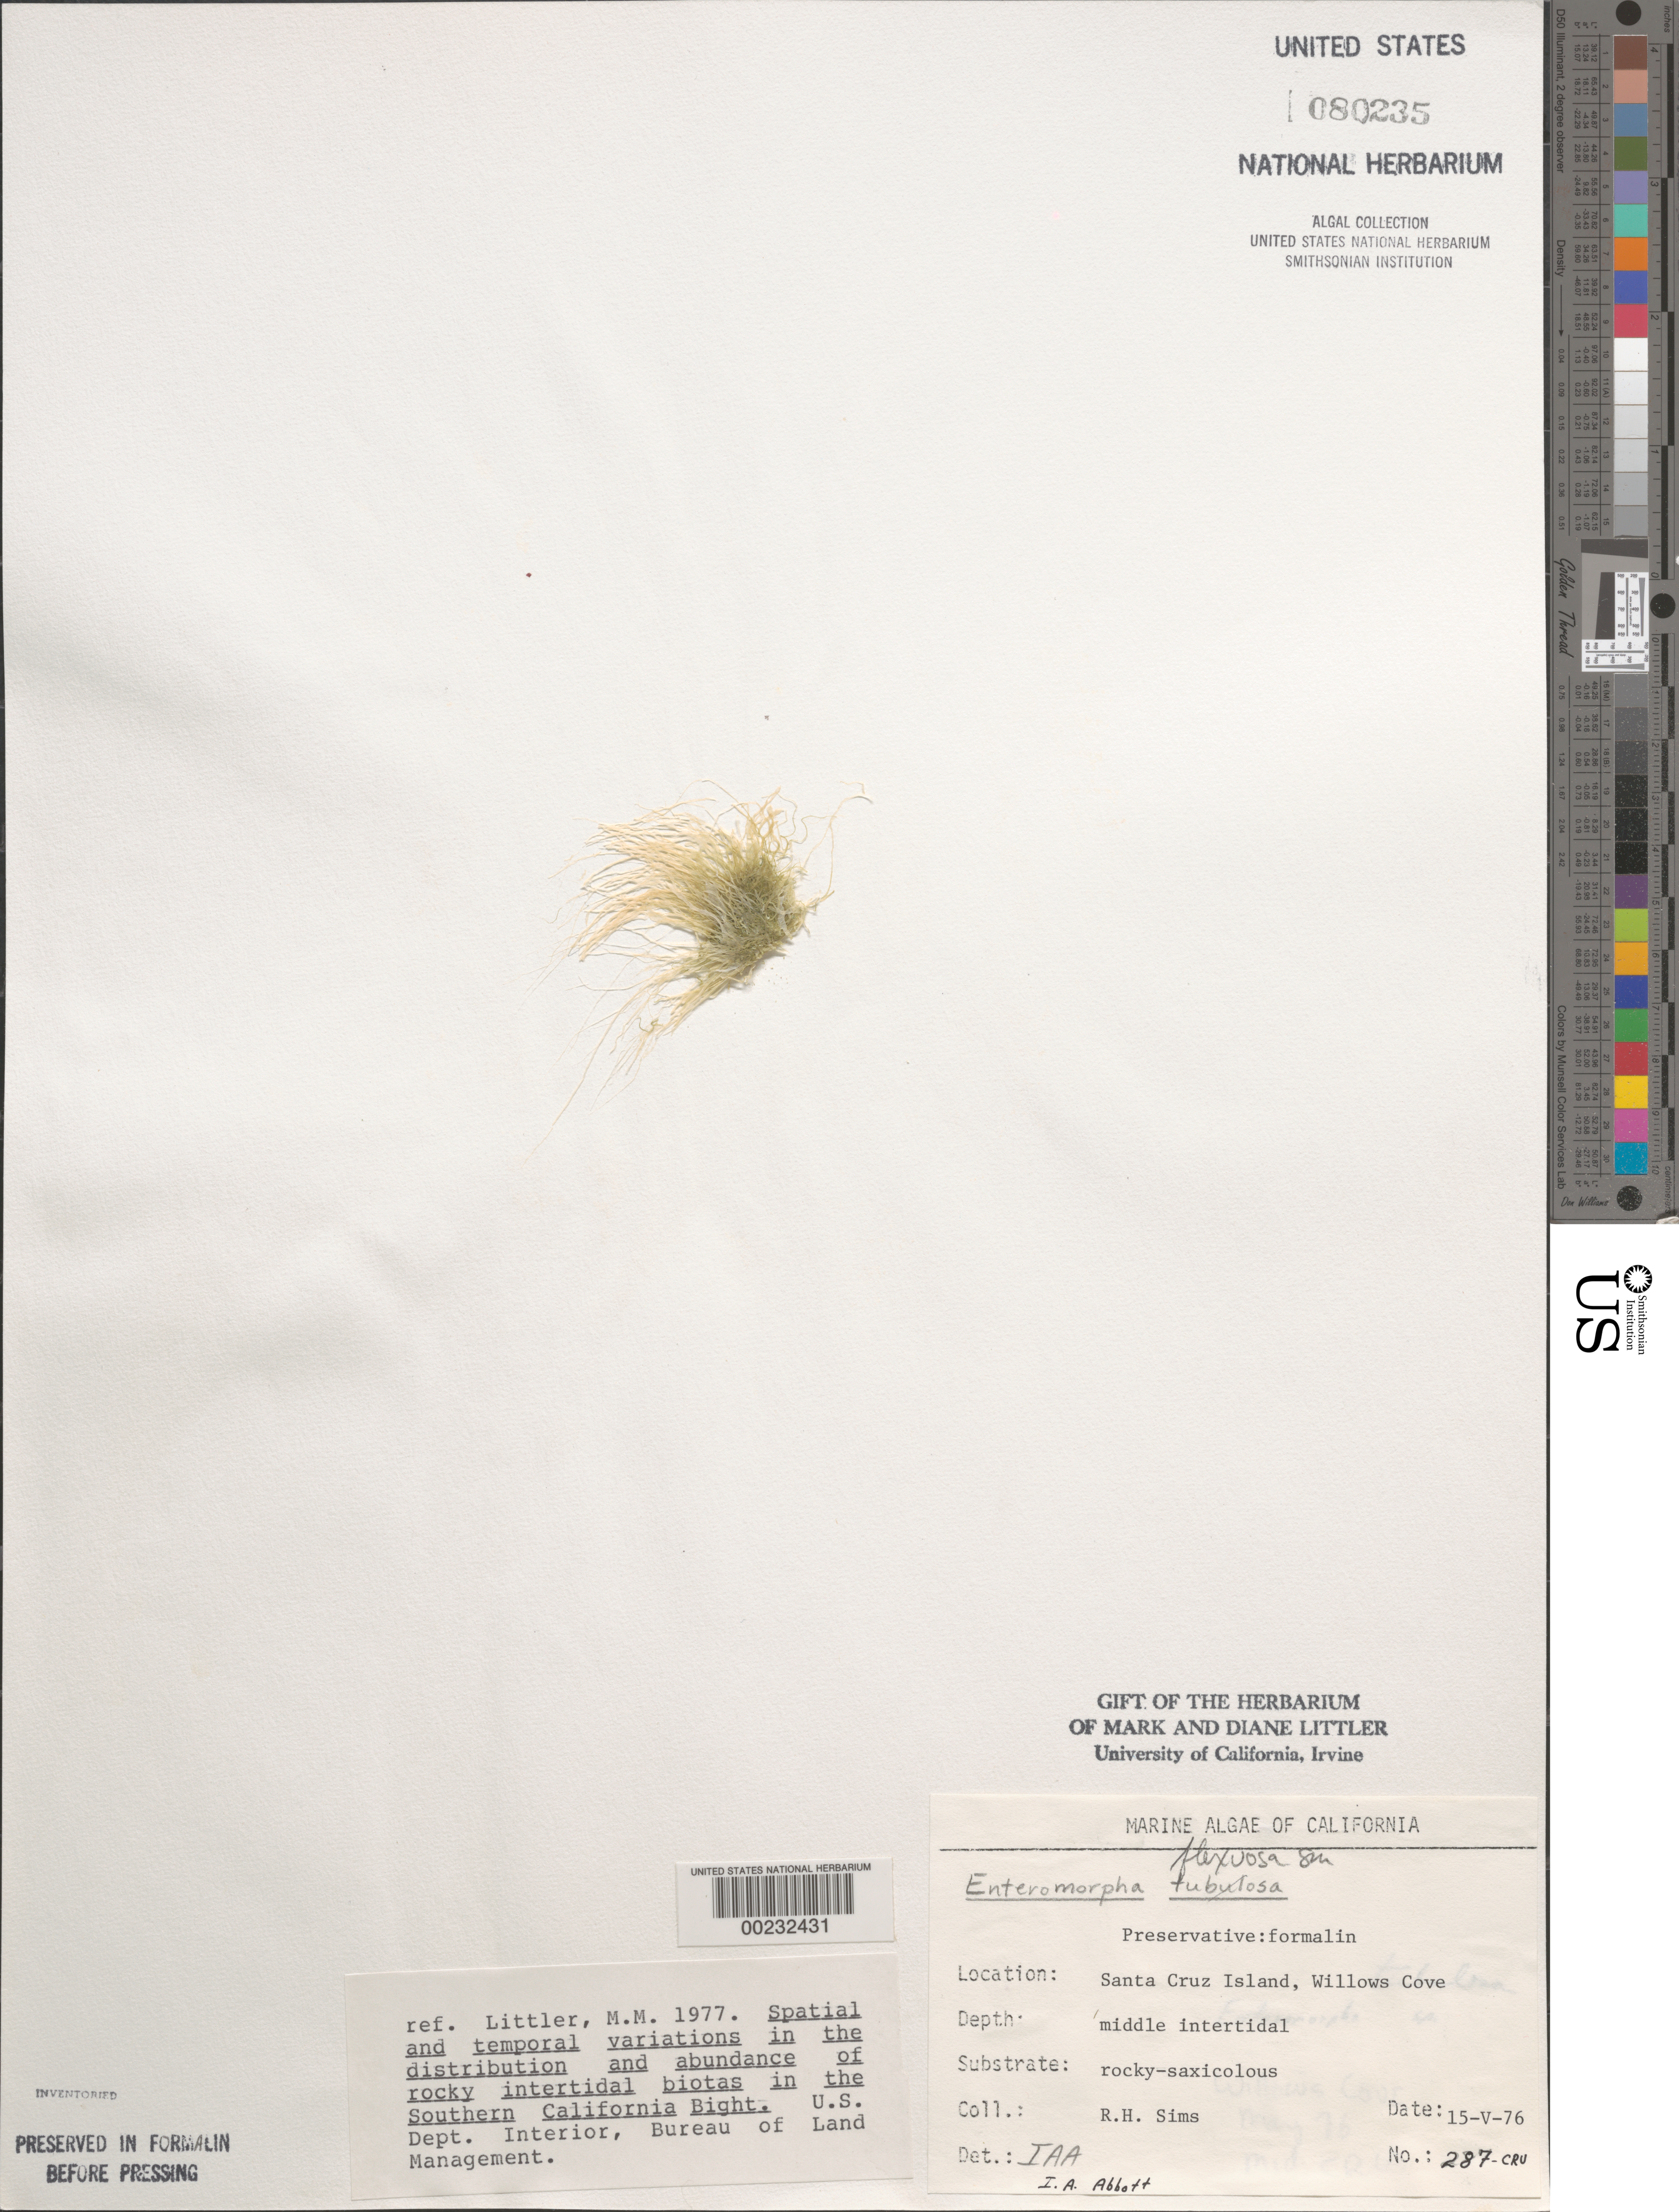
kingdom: Plantae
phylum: Chlorophyta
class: Ulvophyceae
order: Ulvales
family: Ulvaceae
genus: Ulva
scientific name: Ulva flexuosa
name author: Wulfen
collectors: R. H. Sims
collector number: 287-cru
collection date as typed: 15 May 1976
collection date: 1976-05-15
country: United States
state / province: California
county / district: Santa Barbara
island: Santa Cruz Island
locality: Willows Anchorage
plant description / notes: BLM-SOCALBIGHT Rocky Intertidal Survey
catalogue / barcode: US 80235